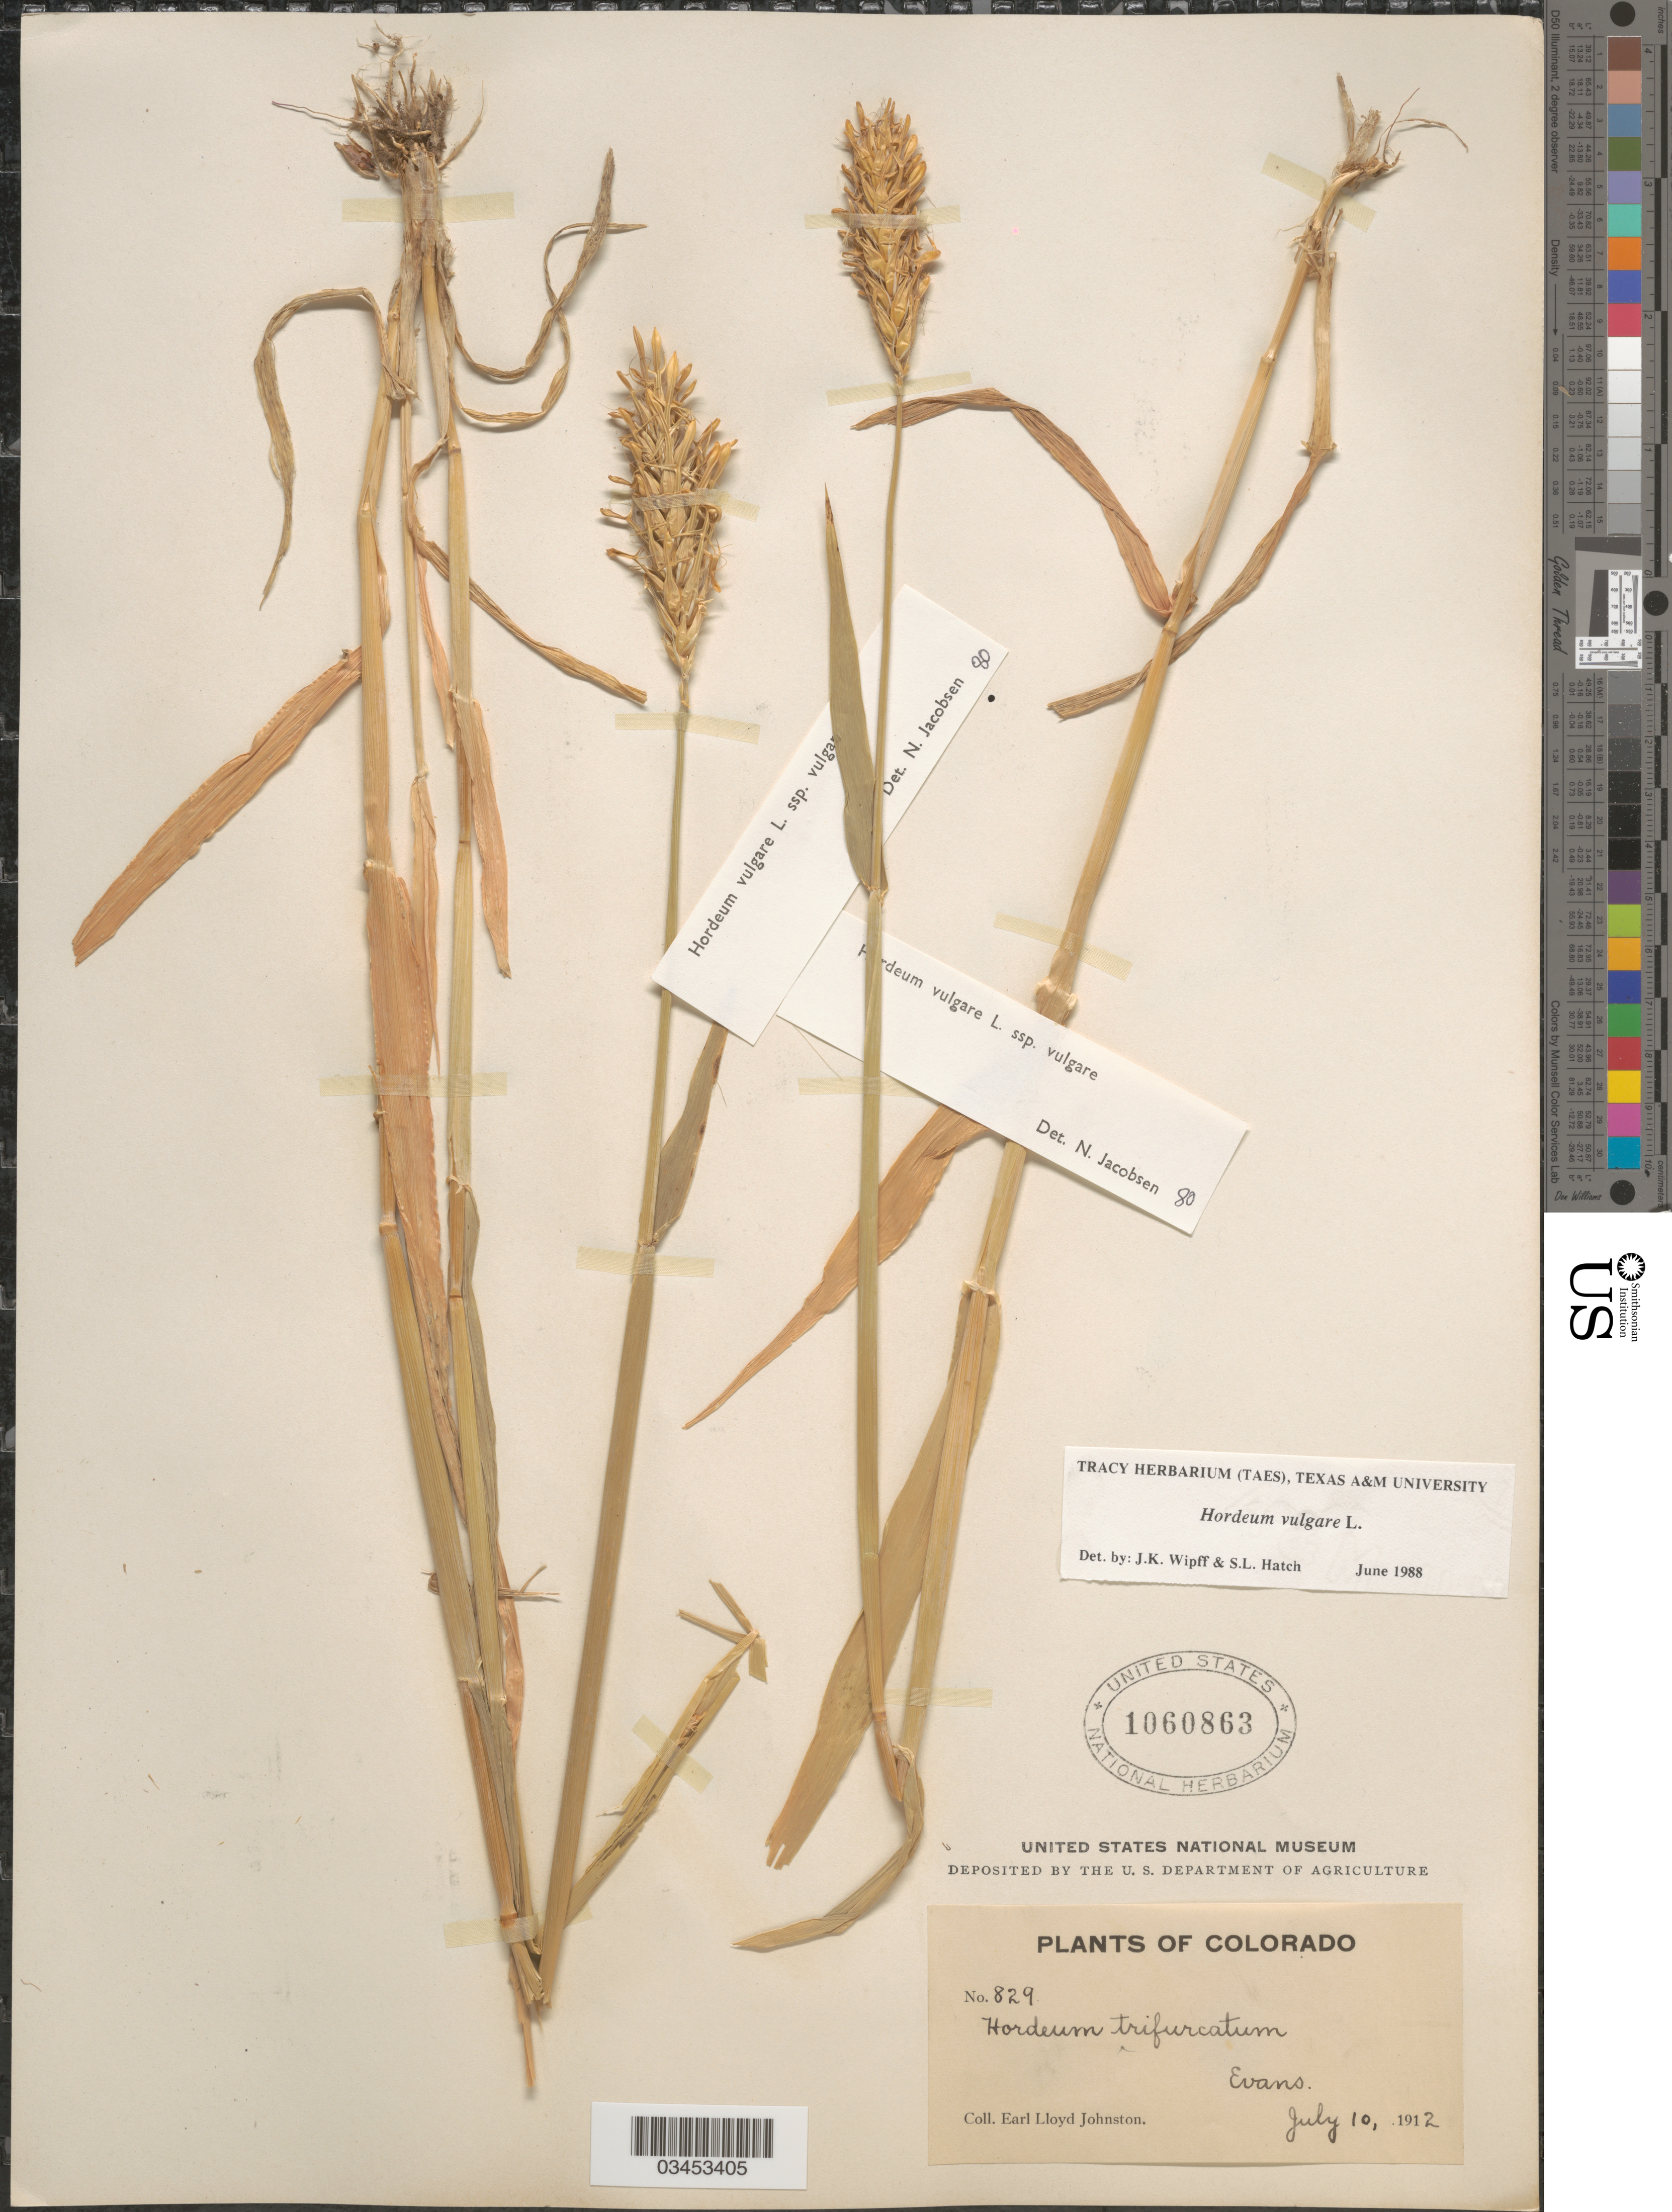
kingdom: Plantae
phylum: Tracheophyta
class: Liliopsida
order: Poales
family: Poaceae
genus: Hordeum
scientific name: Hordeum vulgare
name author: L.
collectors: E. L. Johnston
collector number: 829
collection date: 1912-07-10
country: United States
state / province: Colorado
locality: Evans.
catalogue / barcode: US 1060863